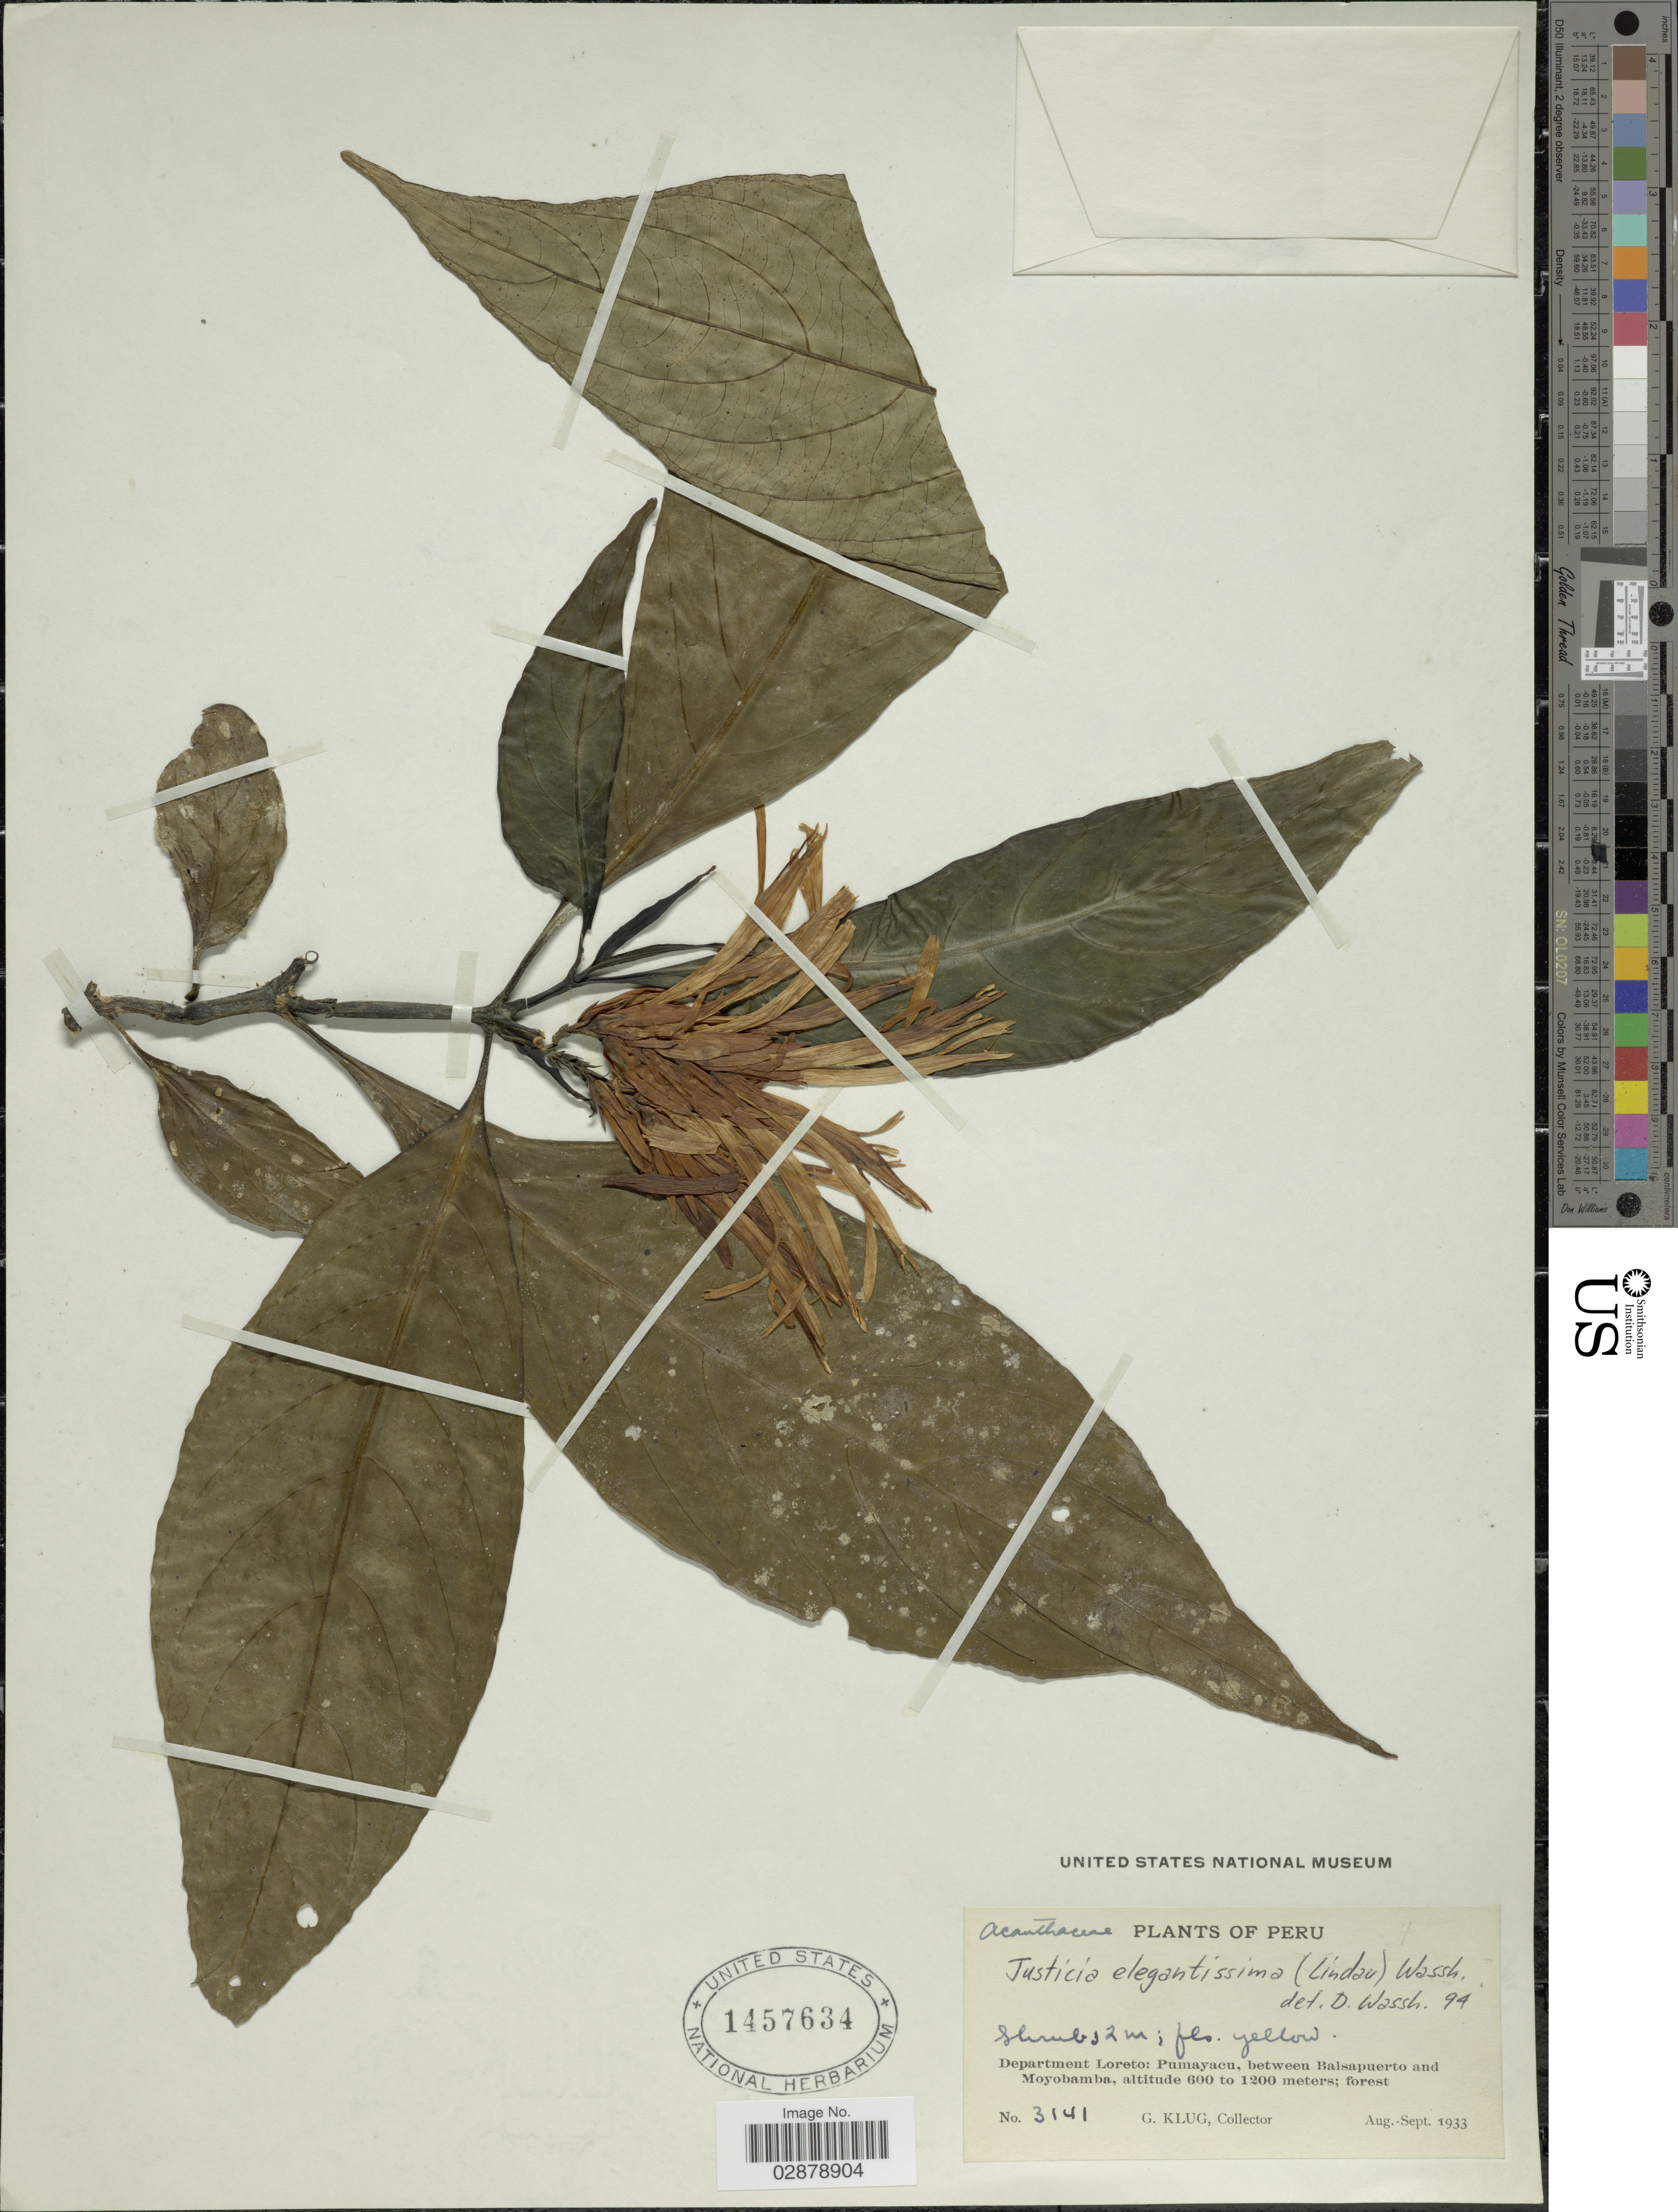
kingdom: Plantae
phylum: Tracheophyta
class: Magnoliopsida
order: Lamiales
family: Acanthaceae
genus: Justicia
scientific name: Justicia elegantissima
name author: (Lindau) Wassh.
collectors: G. Klug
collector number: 3141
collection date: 1933-08/1933-09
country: Peru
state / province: Loreto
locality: Department Loreto: Pumayacu, between Balsapuerto and Moyobamba.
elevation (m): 600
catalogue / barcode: US 1457634